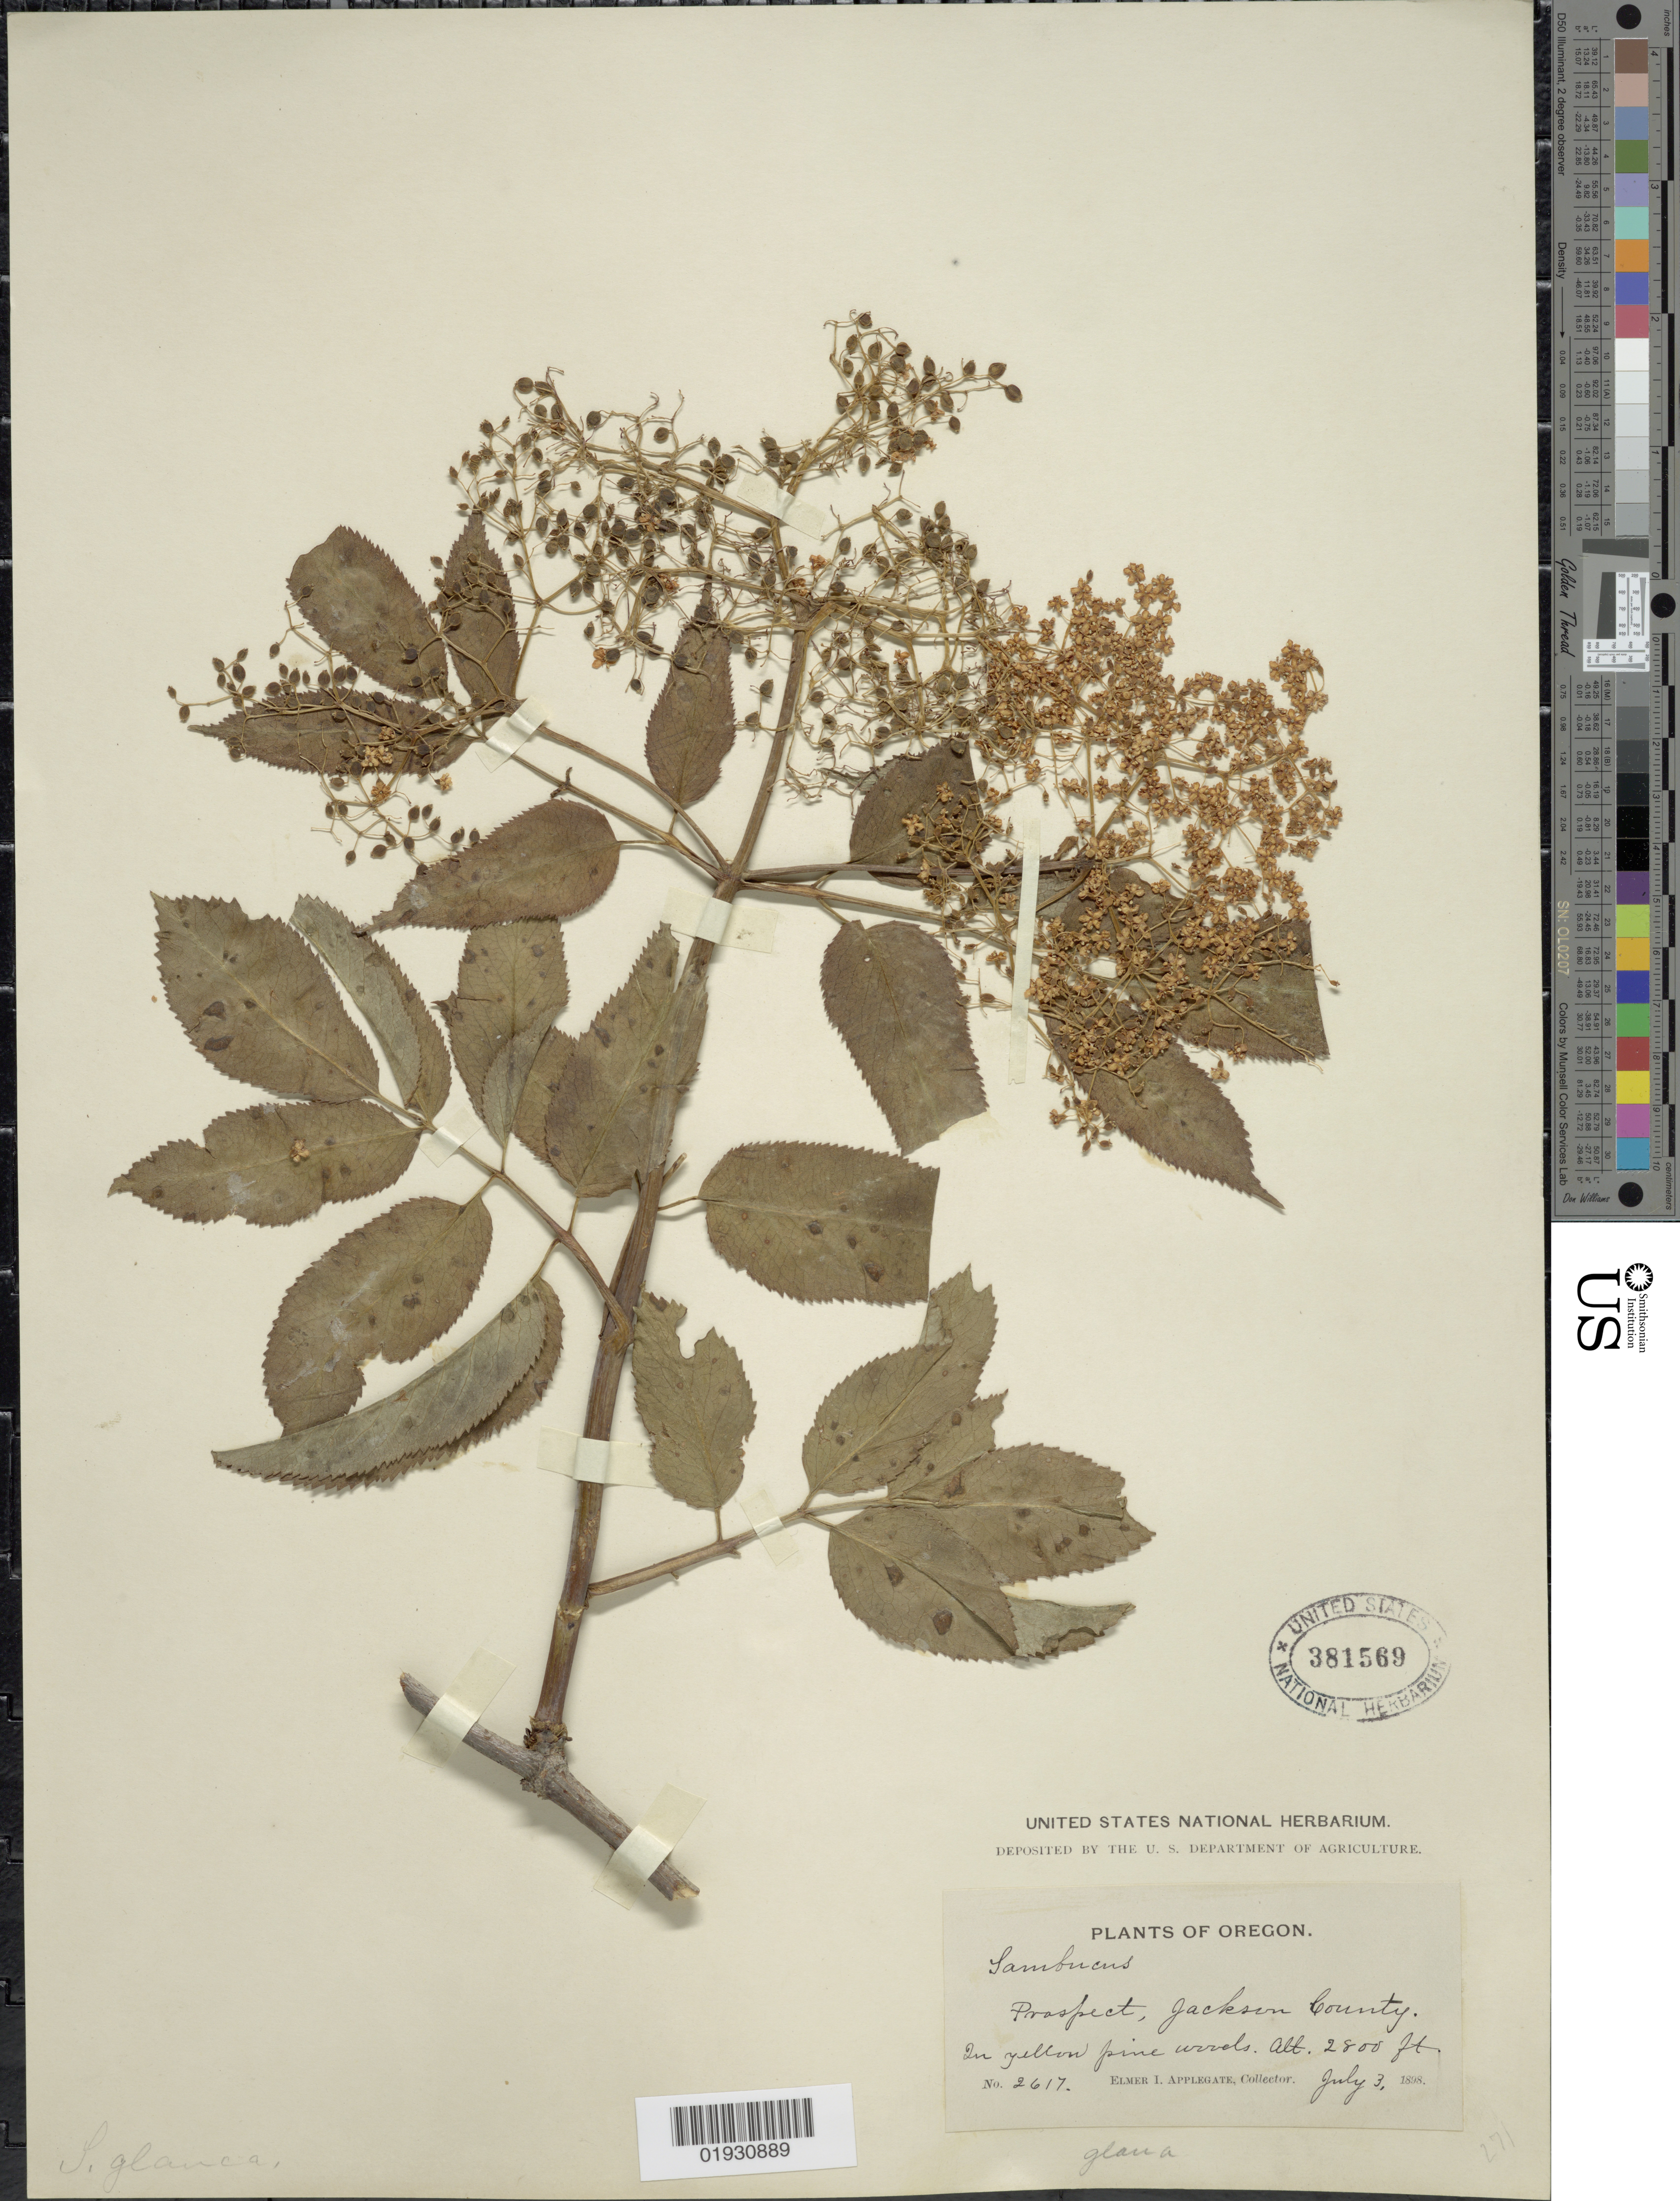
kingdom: Plantae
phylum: Tracheophyta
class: Magnoliopsida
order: Dipsacales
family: Viburnaceae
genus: Sambucus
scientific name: Sambucus cerulea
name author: Raf.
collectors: E. I. Applegate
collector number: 2617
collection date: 1898-07-03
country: United States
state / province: Oregon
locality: Prospect, Jackson County.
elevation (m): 853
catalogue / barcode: US 381569